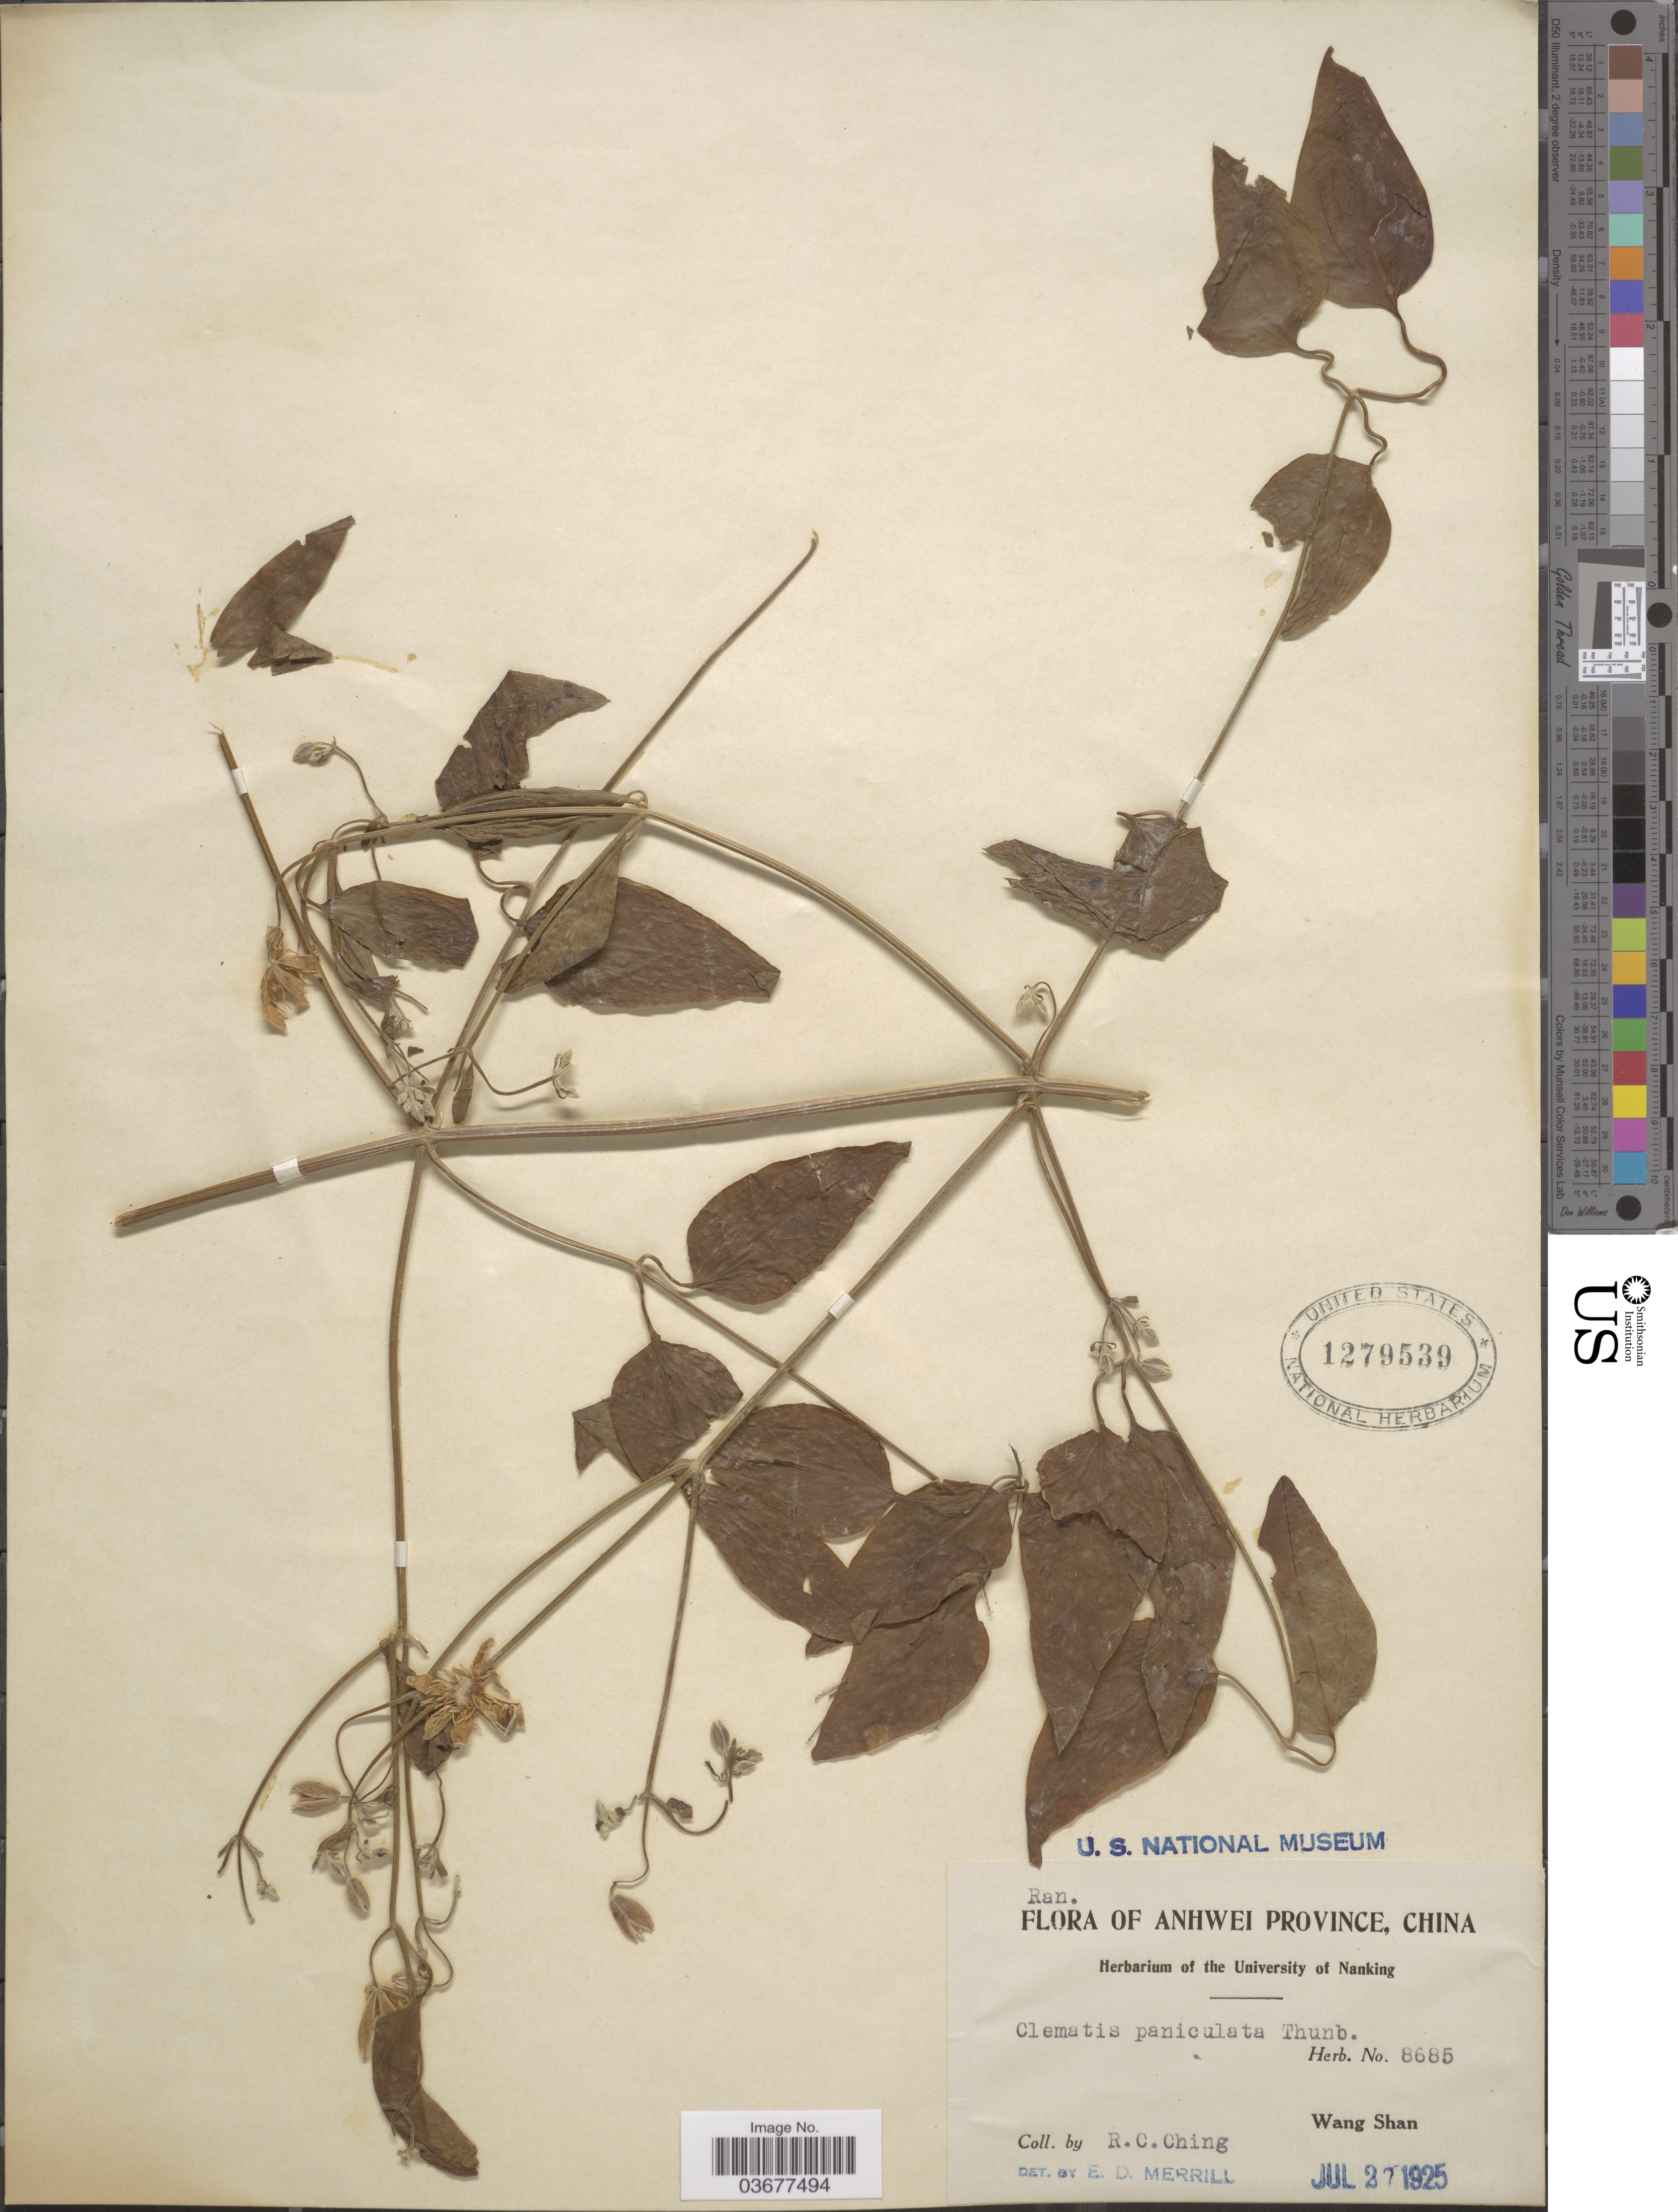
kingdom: Plantae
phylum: Tracheophyta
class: Magnoliopsida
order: Ranunculales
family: Ranunculaceae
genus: Clematis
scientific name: Clematis paniculata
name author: J.F. Gmel.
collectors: R. C. Ching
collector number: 8685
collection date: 1925-07-27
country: China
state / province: Anhui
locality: Anhwei Province. Wang Shan.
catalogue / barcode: US 1279539